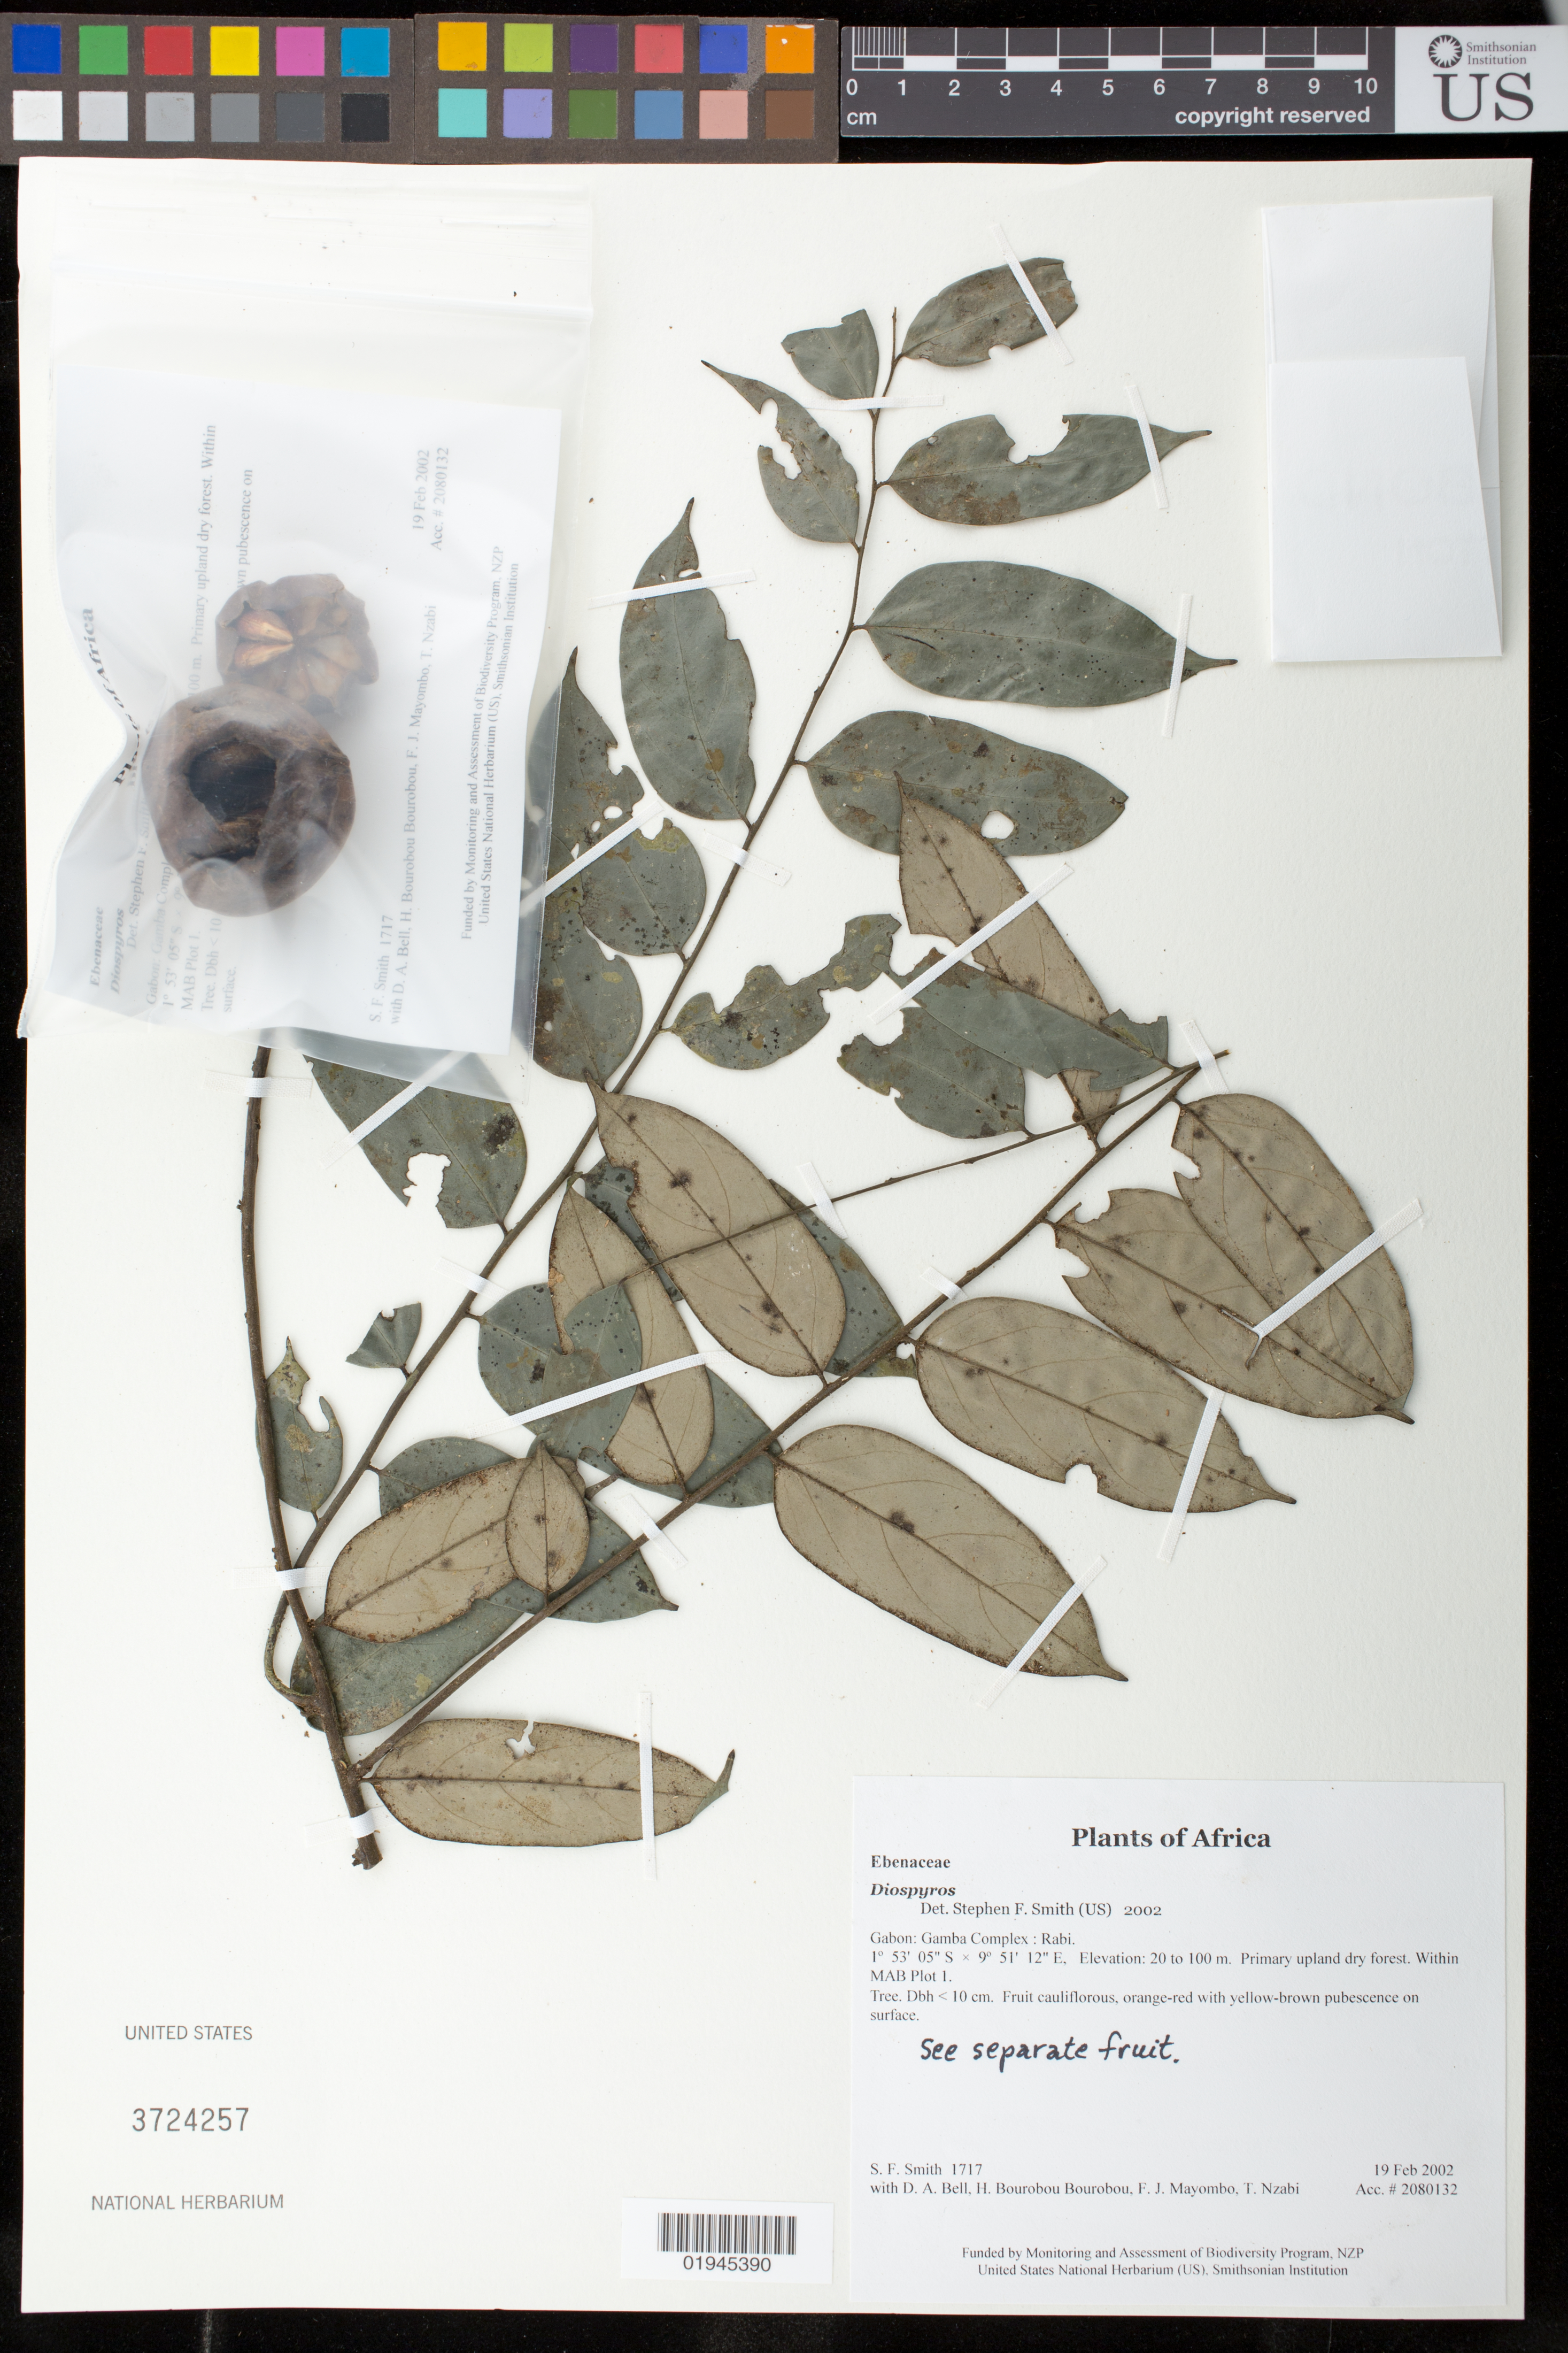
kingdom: Plantae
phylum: Tracheophyta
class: Magnoliopsida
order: Ericales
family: Ebenaceae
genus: Diospyros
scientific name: Diospyros sp.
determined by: Smith, Stephen F., (US), NMNH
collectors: S.F. Smith, D. A. Bell, H. Bourobou Bourobou & F. J. Mayombo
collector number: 1717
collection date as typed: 19 Feb 2002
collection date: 2002-02-19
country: Gabon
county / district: Gamba Complex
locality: Rabi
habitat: Primary upland dry forest. Within MAB Plot 1.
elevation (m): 20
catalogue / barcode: US 3724257